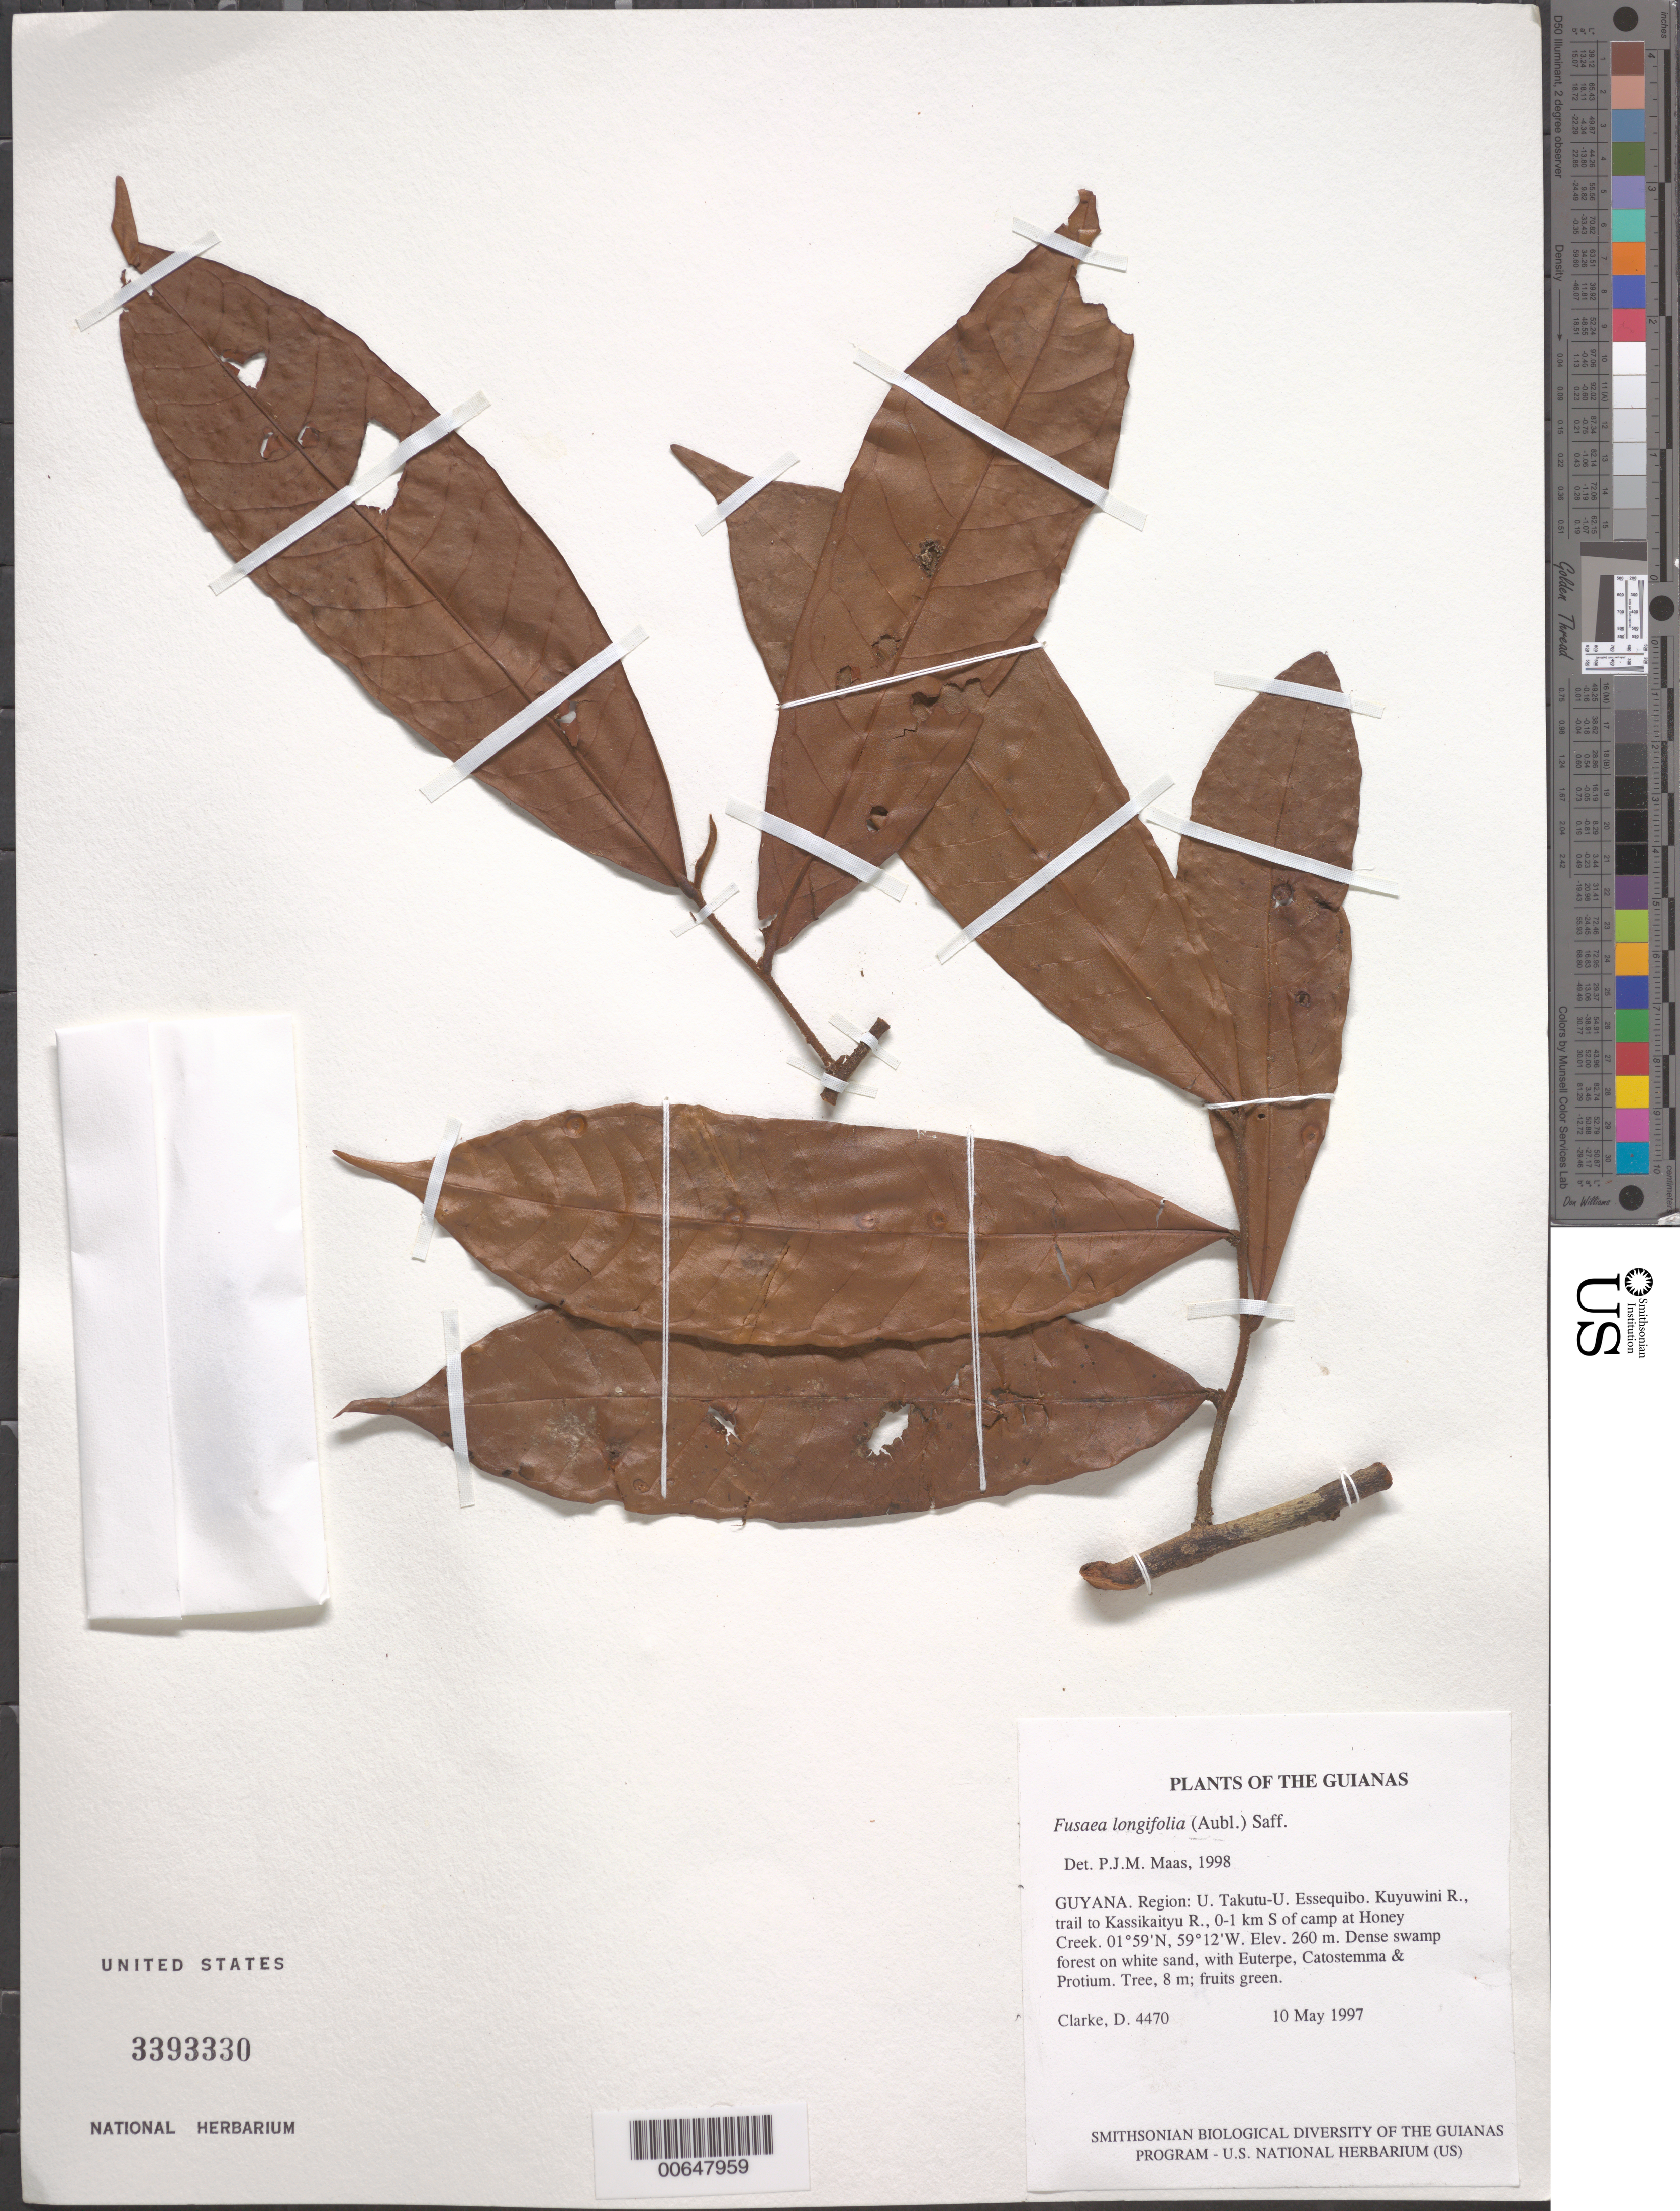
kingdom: Plantae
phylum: Tracheophyta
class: Magnoliopsida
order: Magnoliales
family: Annonaceae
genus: Fusaea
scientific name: Fusaea longifolia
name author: (Aubl.) Saff.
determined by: Maas, Paul J. M.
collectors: H. D. Clarke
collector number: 4470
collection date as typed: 10 May 1997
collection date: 1997-05-10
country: Guyana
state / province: U. Takutu-U. Essequibo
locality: Kuyuwini R., trail to Kassikaityu R., 0-1 km S of camp at Honey Creek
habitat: Dense swamp forest on white sand, with Euterpe, Catostemma & Protium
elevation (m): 260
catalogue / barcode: US 3393330